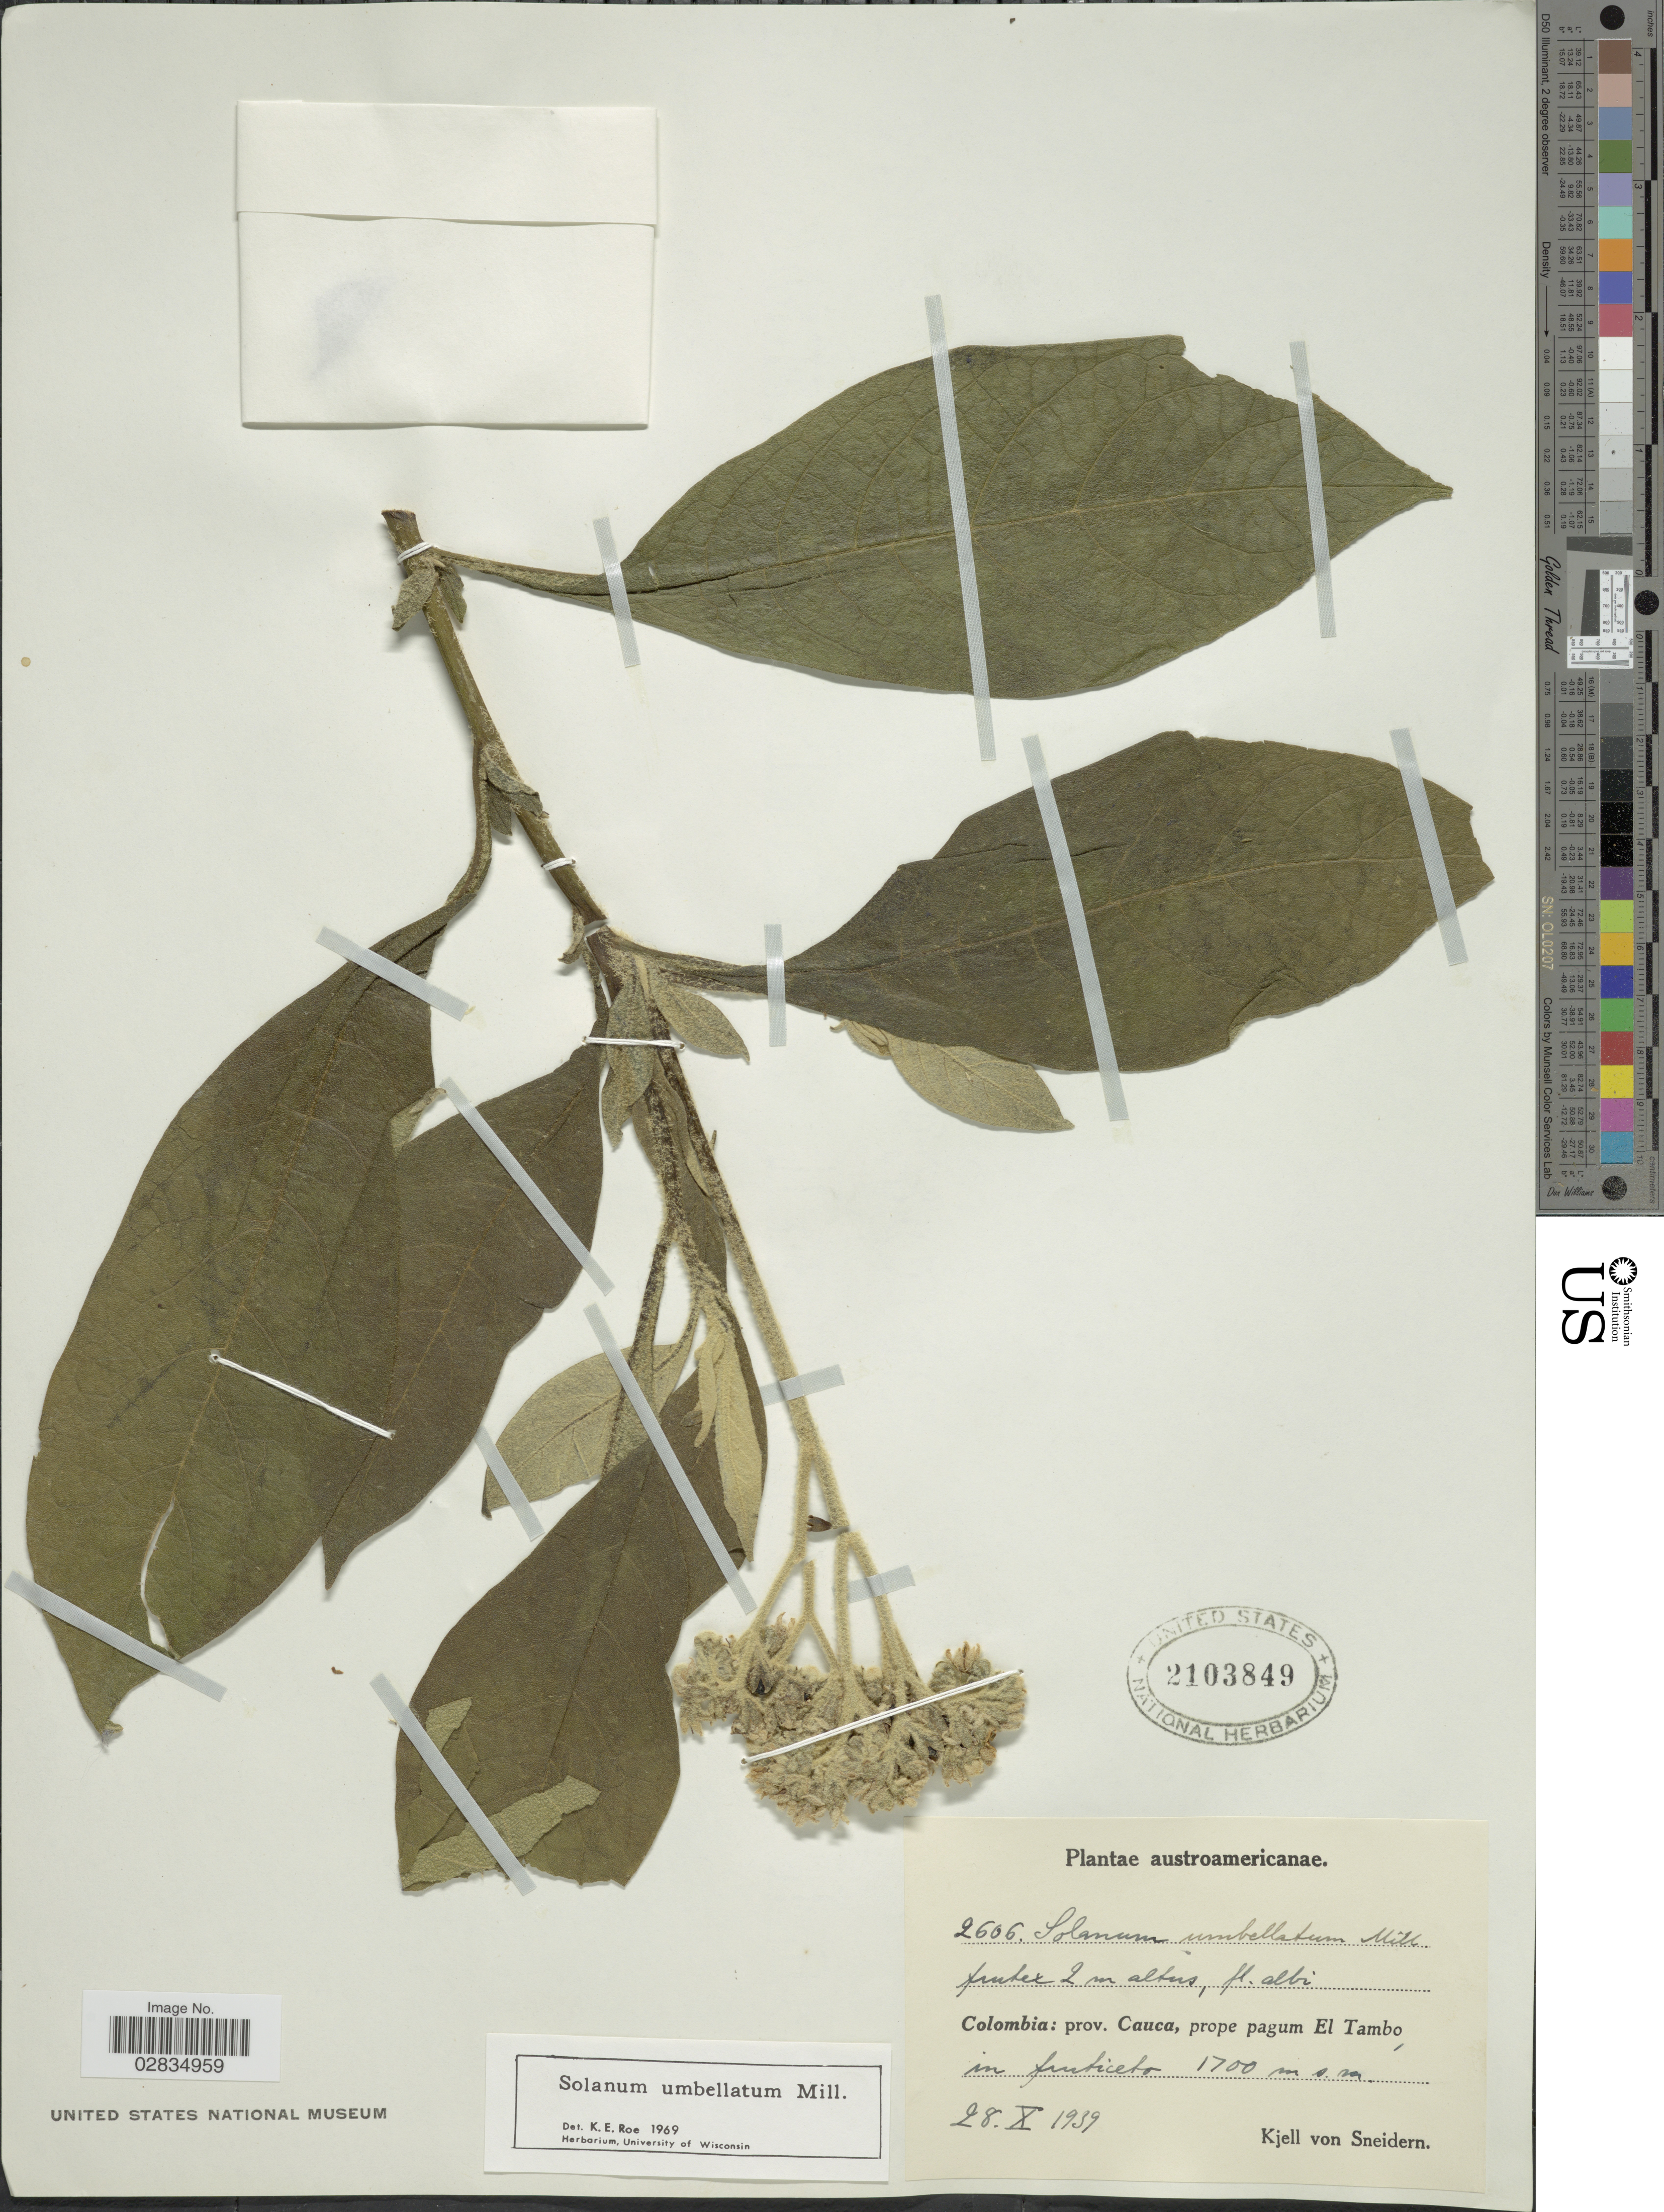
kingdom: Plantae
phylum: Tracheophyta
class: Magnoliopsida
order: Solanales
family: Solanaceae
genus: Solanum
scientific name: Solanum umbellatum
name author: Mill.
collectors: K. von Sneidern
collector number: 2606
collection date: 1939-10-28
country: Colombia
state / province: Cauca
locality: Prope pagum El Tambo.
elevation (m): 1700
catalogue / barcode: US 2103849